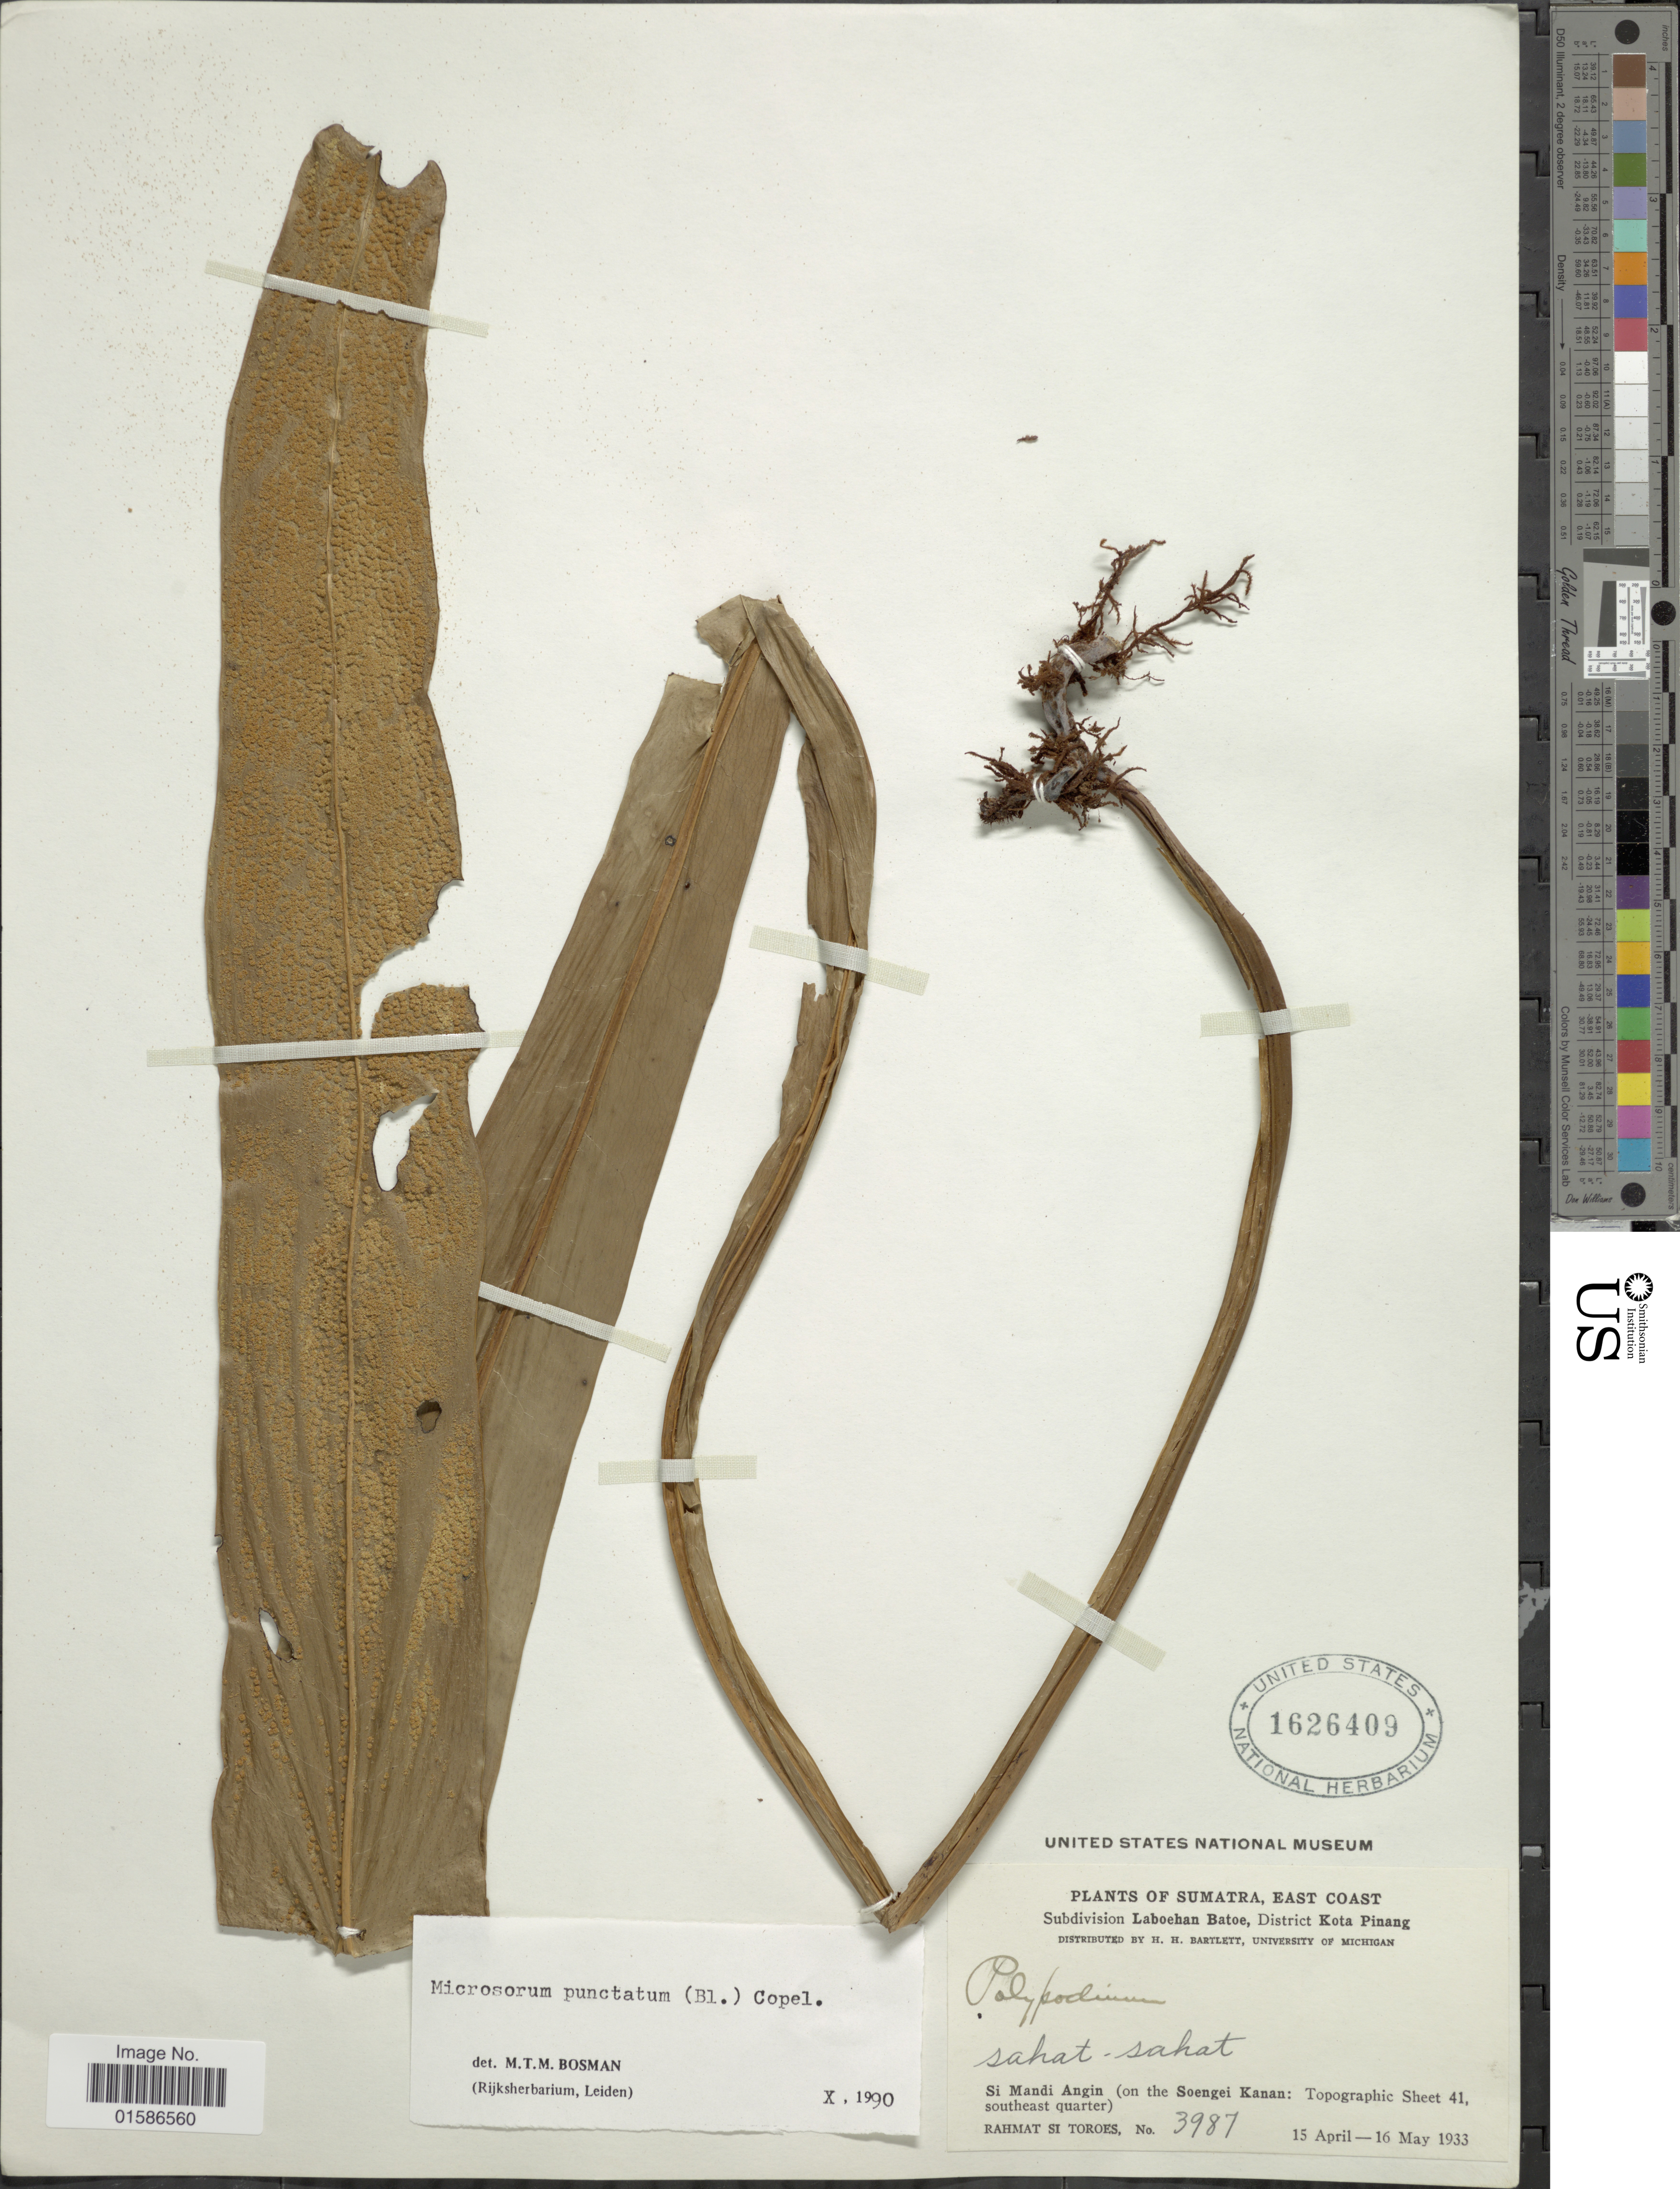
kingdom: Plantae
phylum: Tracheophyta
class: Polypodiopsida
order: Polypodiales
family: Polypodiaceae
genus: Microsorum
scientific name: Microsorum punctatum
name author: (L.) Copel.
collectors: Rahmat Si Boeea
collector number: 3987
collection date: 1933-04-15/1933-05-16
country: Indonesia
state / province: Sumatra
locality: East Coast, Subdivision Laboehan Batoe, District Kota Pinang, Si Mandi Angin (on the Soengei Kanan: Topographic Sheet 41, southeast quarter)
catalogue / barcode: US 1626409